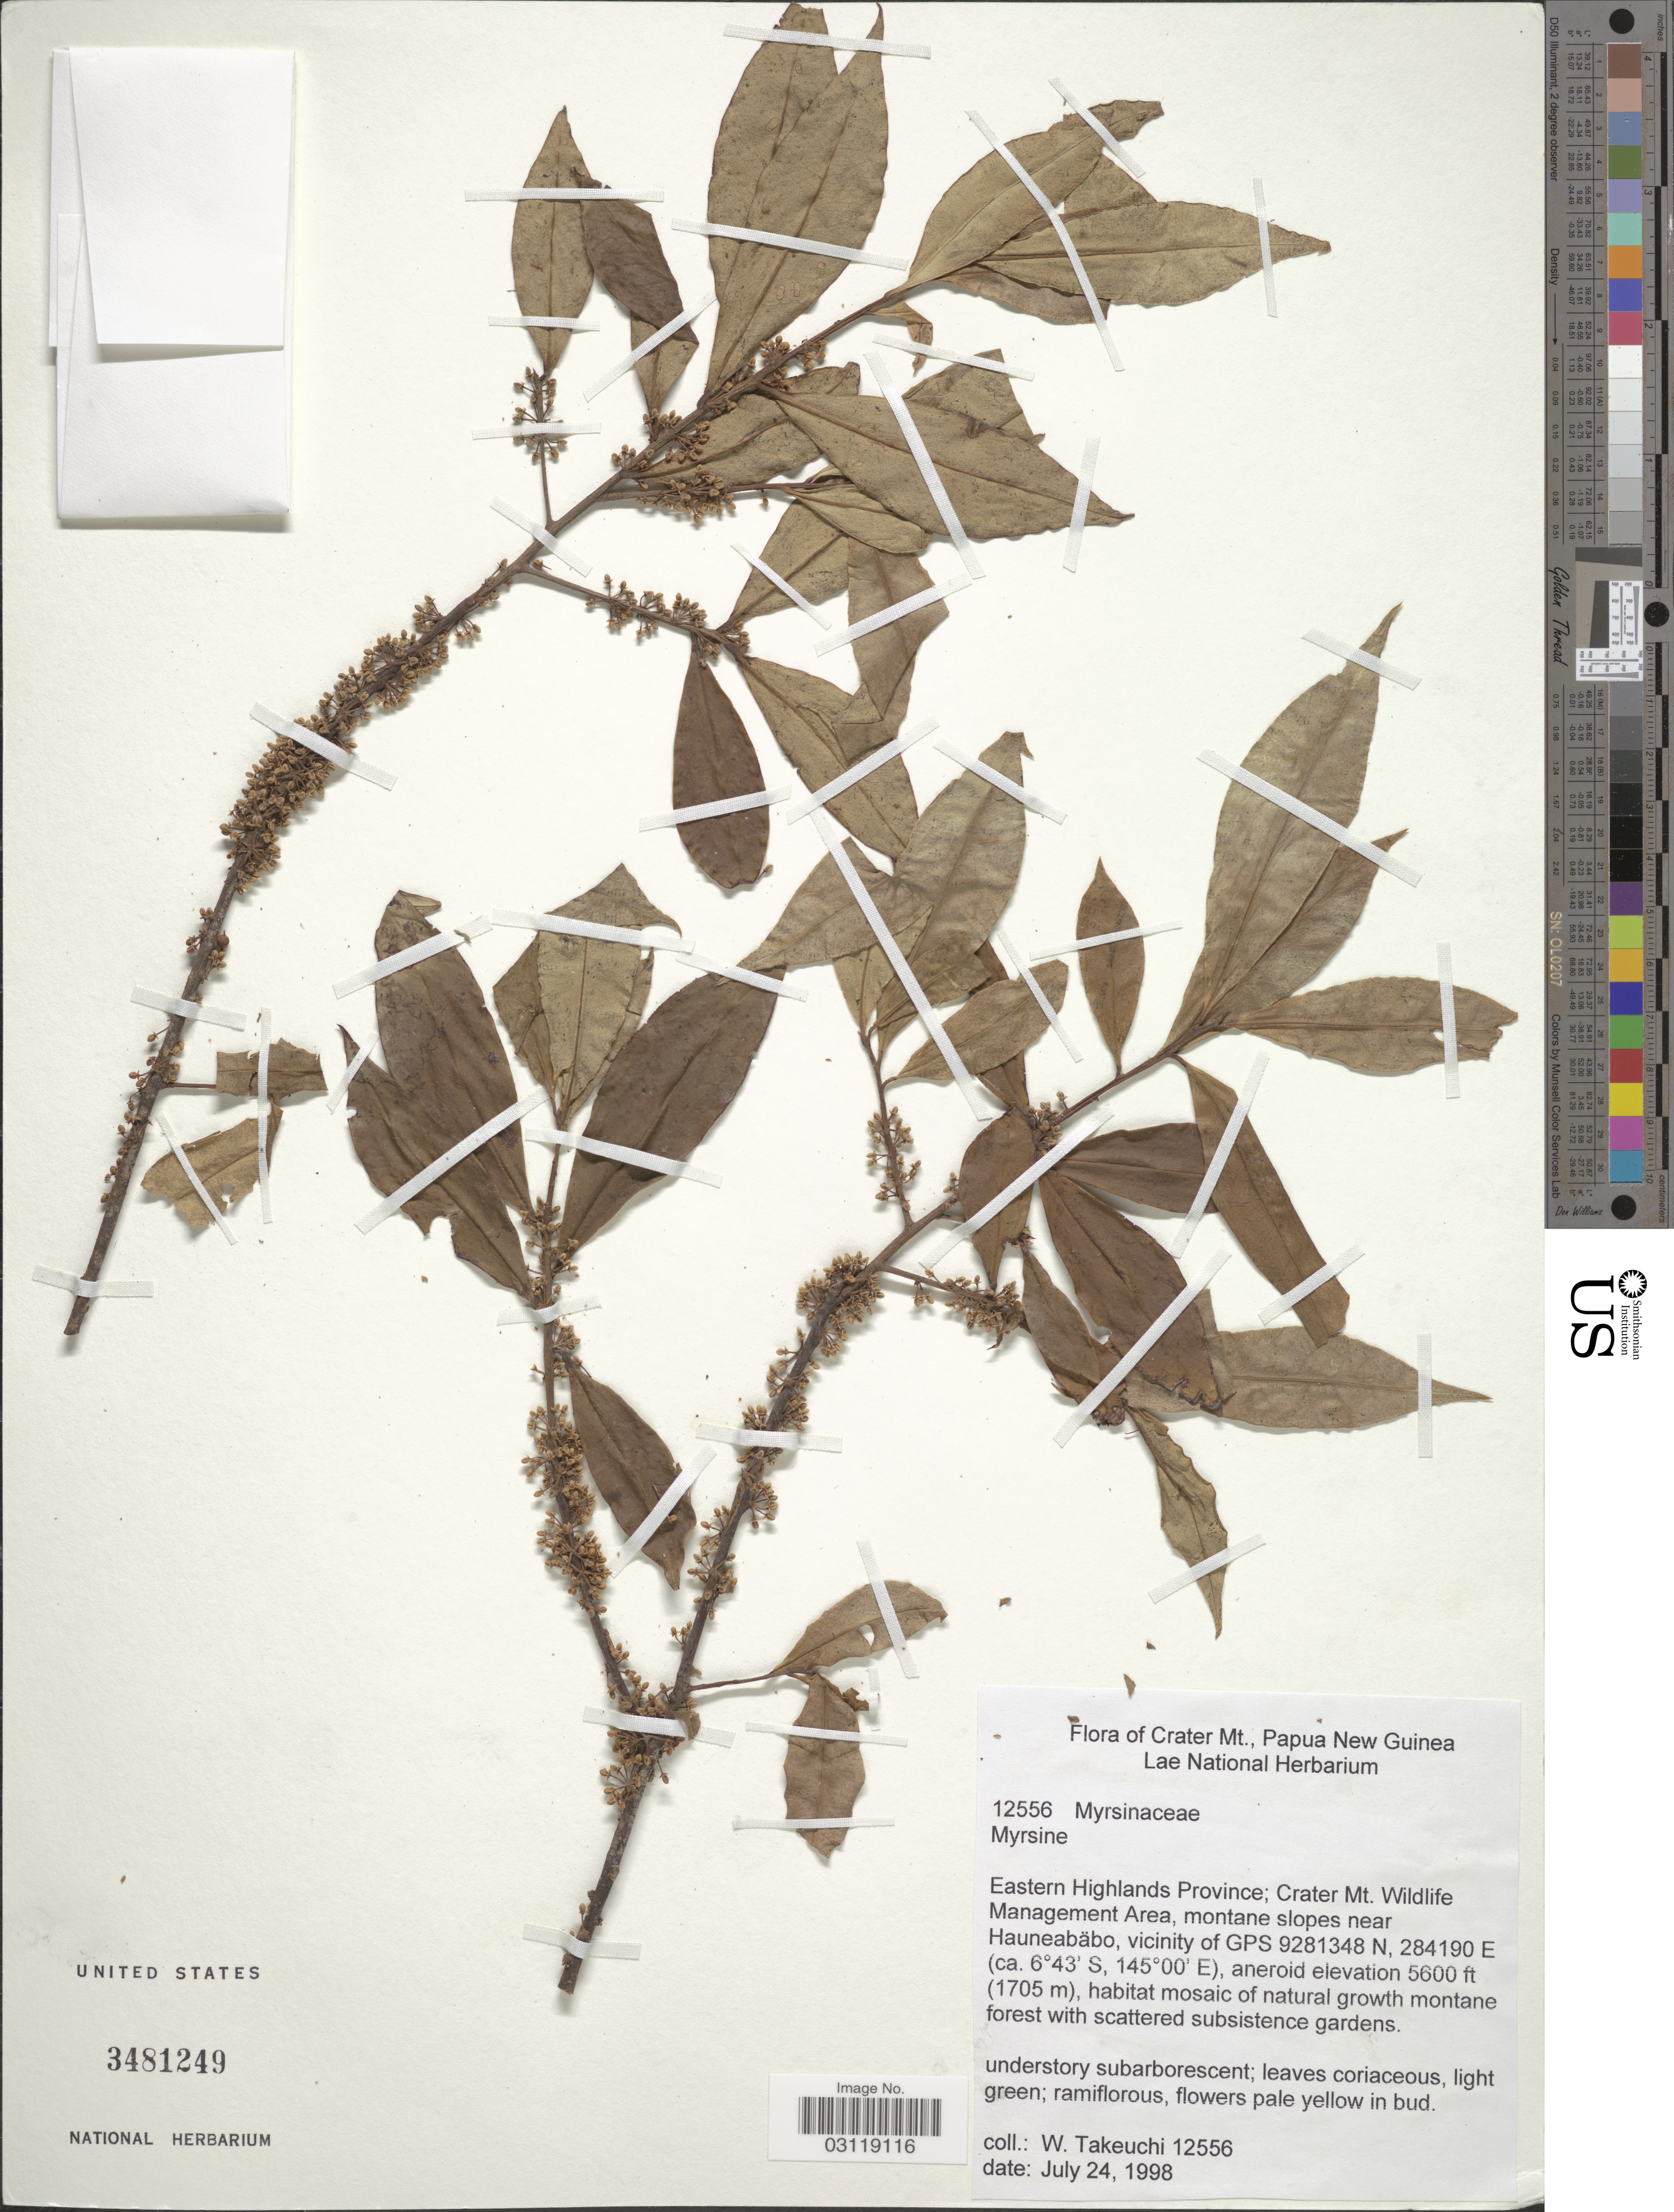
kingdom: Plantae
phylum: Tracheophyta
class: Magnoliopsida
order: Ericales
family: Primulaceae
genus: Rapanea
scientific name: Rapanea sp.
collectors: W. Takeuchi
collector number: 12556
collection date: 1998-07-24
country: Papua New Guinea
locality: Crater Mt. Eastern Highlands Province: Crater Mt. Wildlife Management Area, montane slopes near Hauneabäbo.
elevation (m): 1707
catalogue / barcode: US 3481249